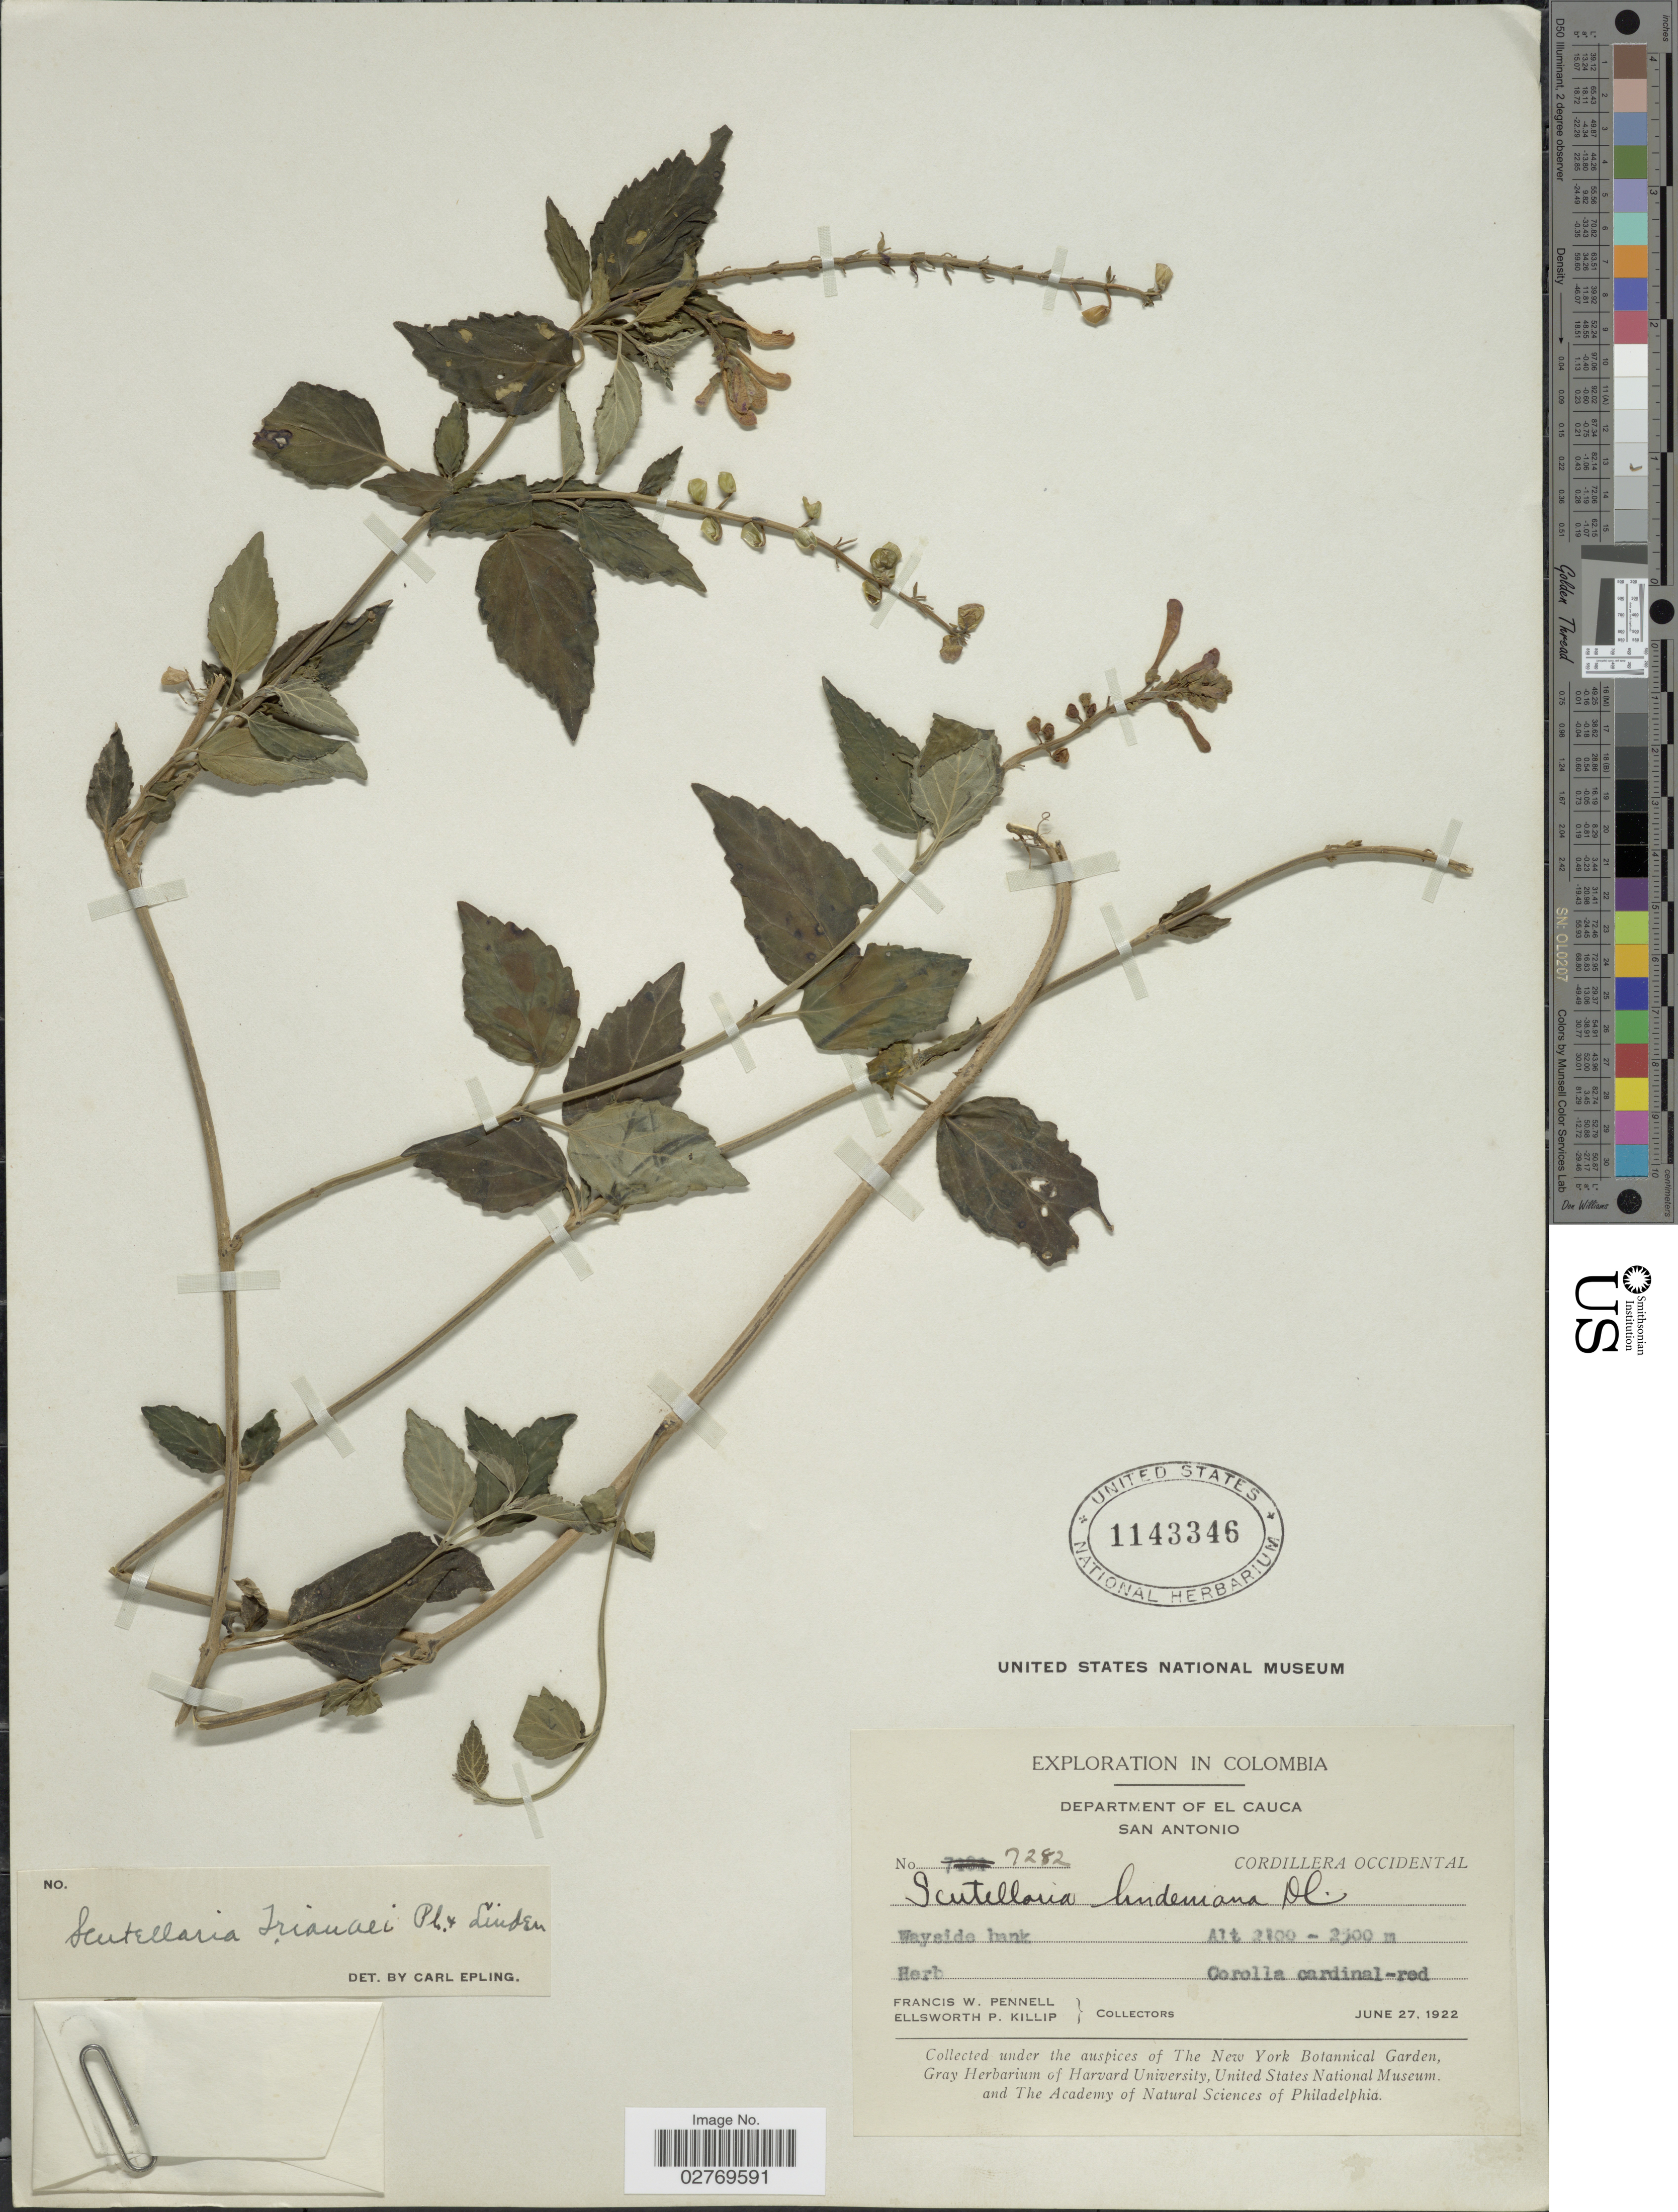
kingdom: Plantae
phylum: Tracheophyta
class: Magnoliopsida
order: Lamiales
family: Lamiaceae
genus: Scutellaria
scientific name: Scutellaria trianae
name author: Planch. & Linden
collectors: F. W. Pennell & E. P. Killip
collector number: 7282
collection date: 1922-06-27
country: Colombia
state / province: Cauca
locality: Department of El Cauca. San Antonio. Cordillera Occidental. Wayside bank.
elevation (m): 2100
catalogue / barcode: US 1143346